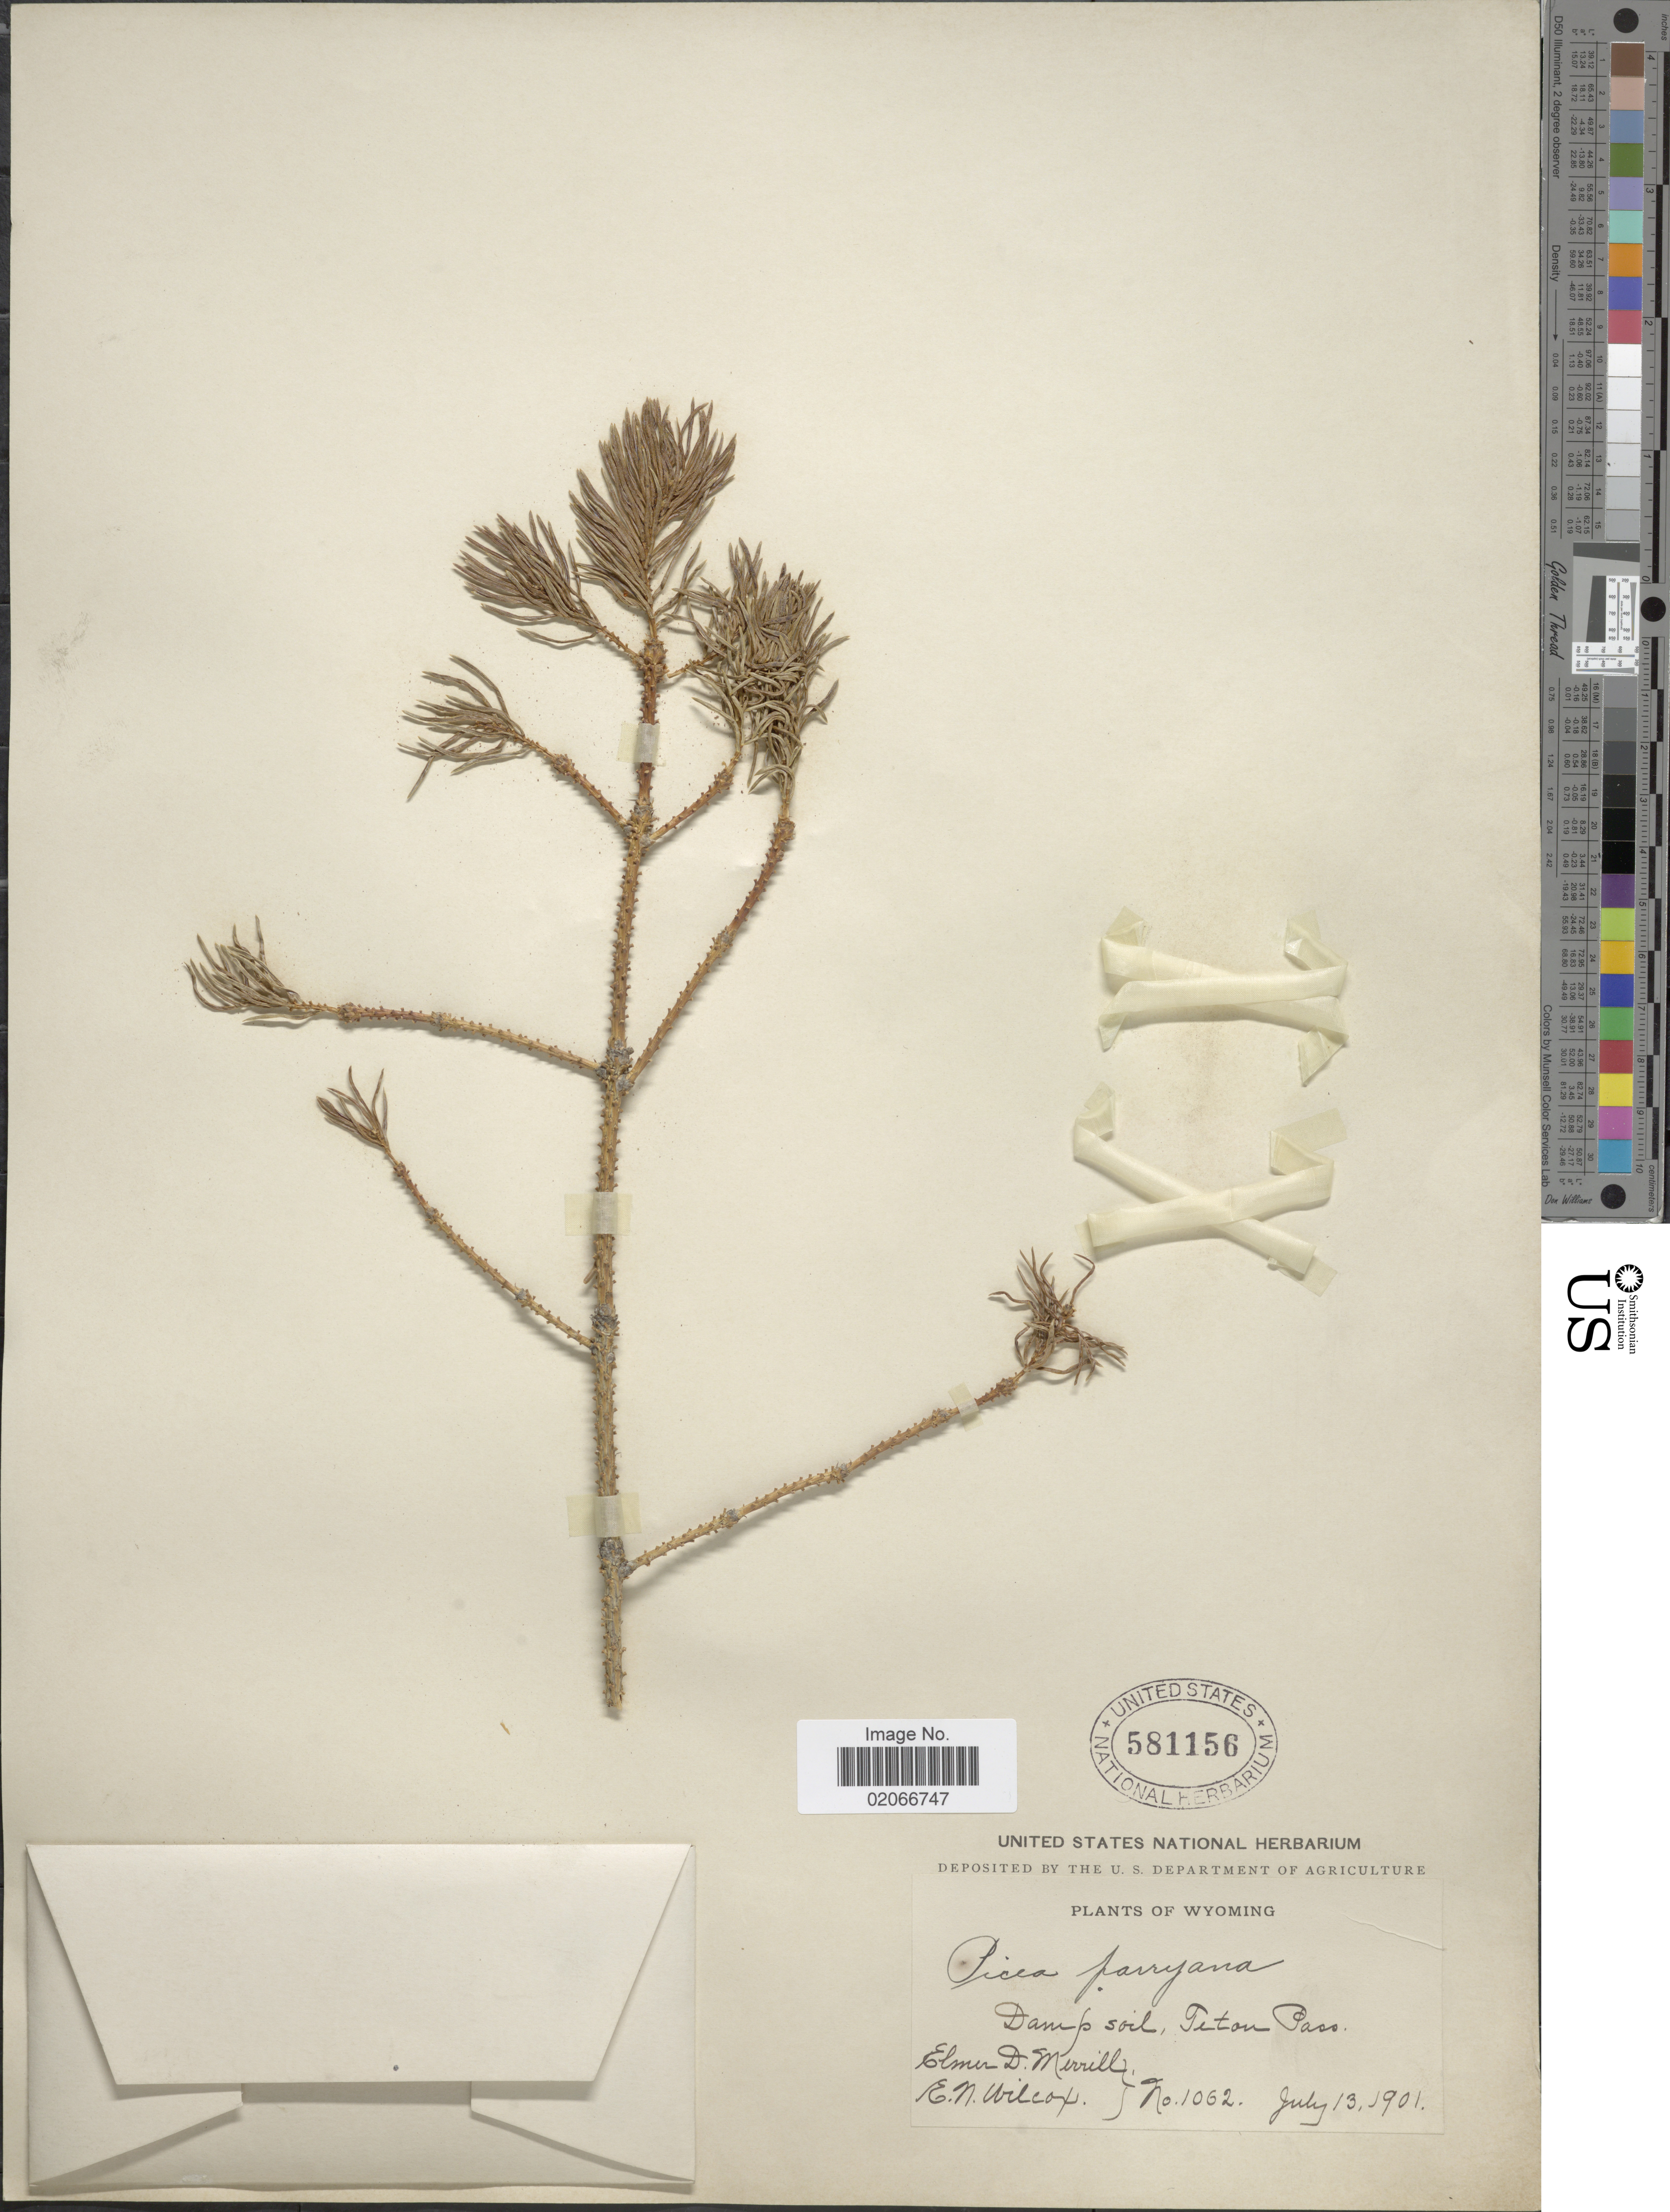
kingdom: Plantae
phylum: Tracheophyta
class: Pinopsida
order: Pinales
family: Pinaceae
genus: Picea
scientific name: Picea pungens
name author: Engelm.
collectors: E. D. Merrill & E. Wilcox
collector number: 1062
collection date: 1901-07-13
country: United States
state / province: Wyoming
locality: Teton Pass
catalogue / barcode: US 581156